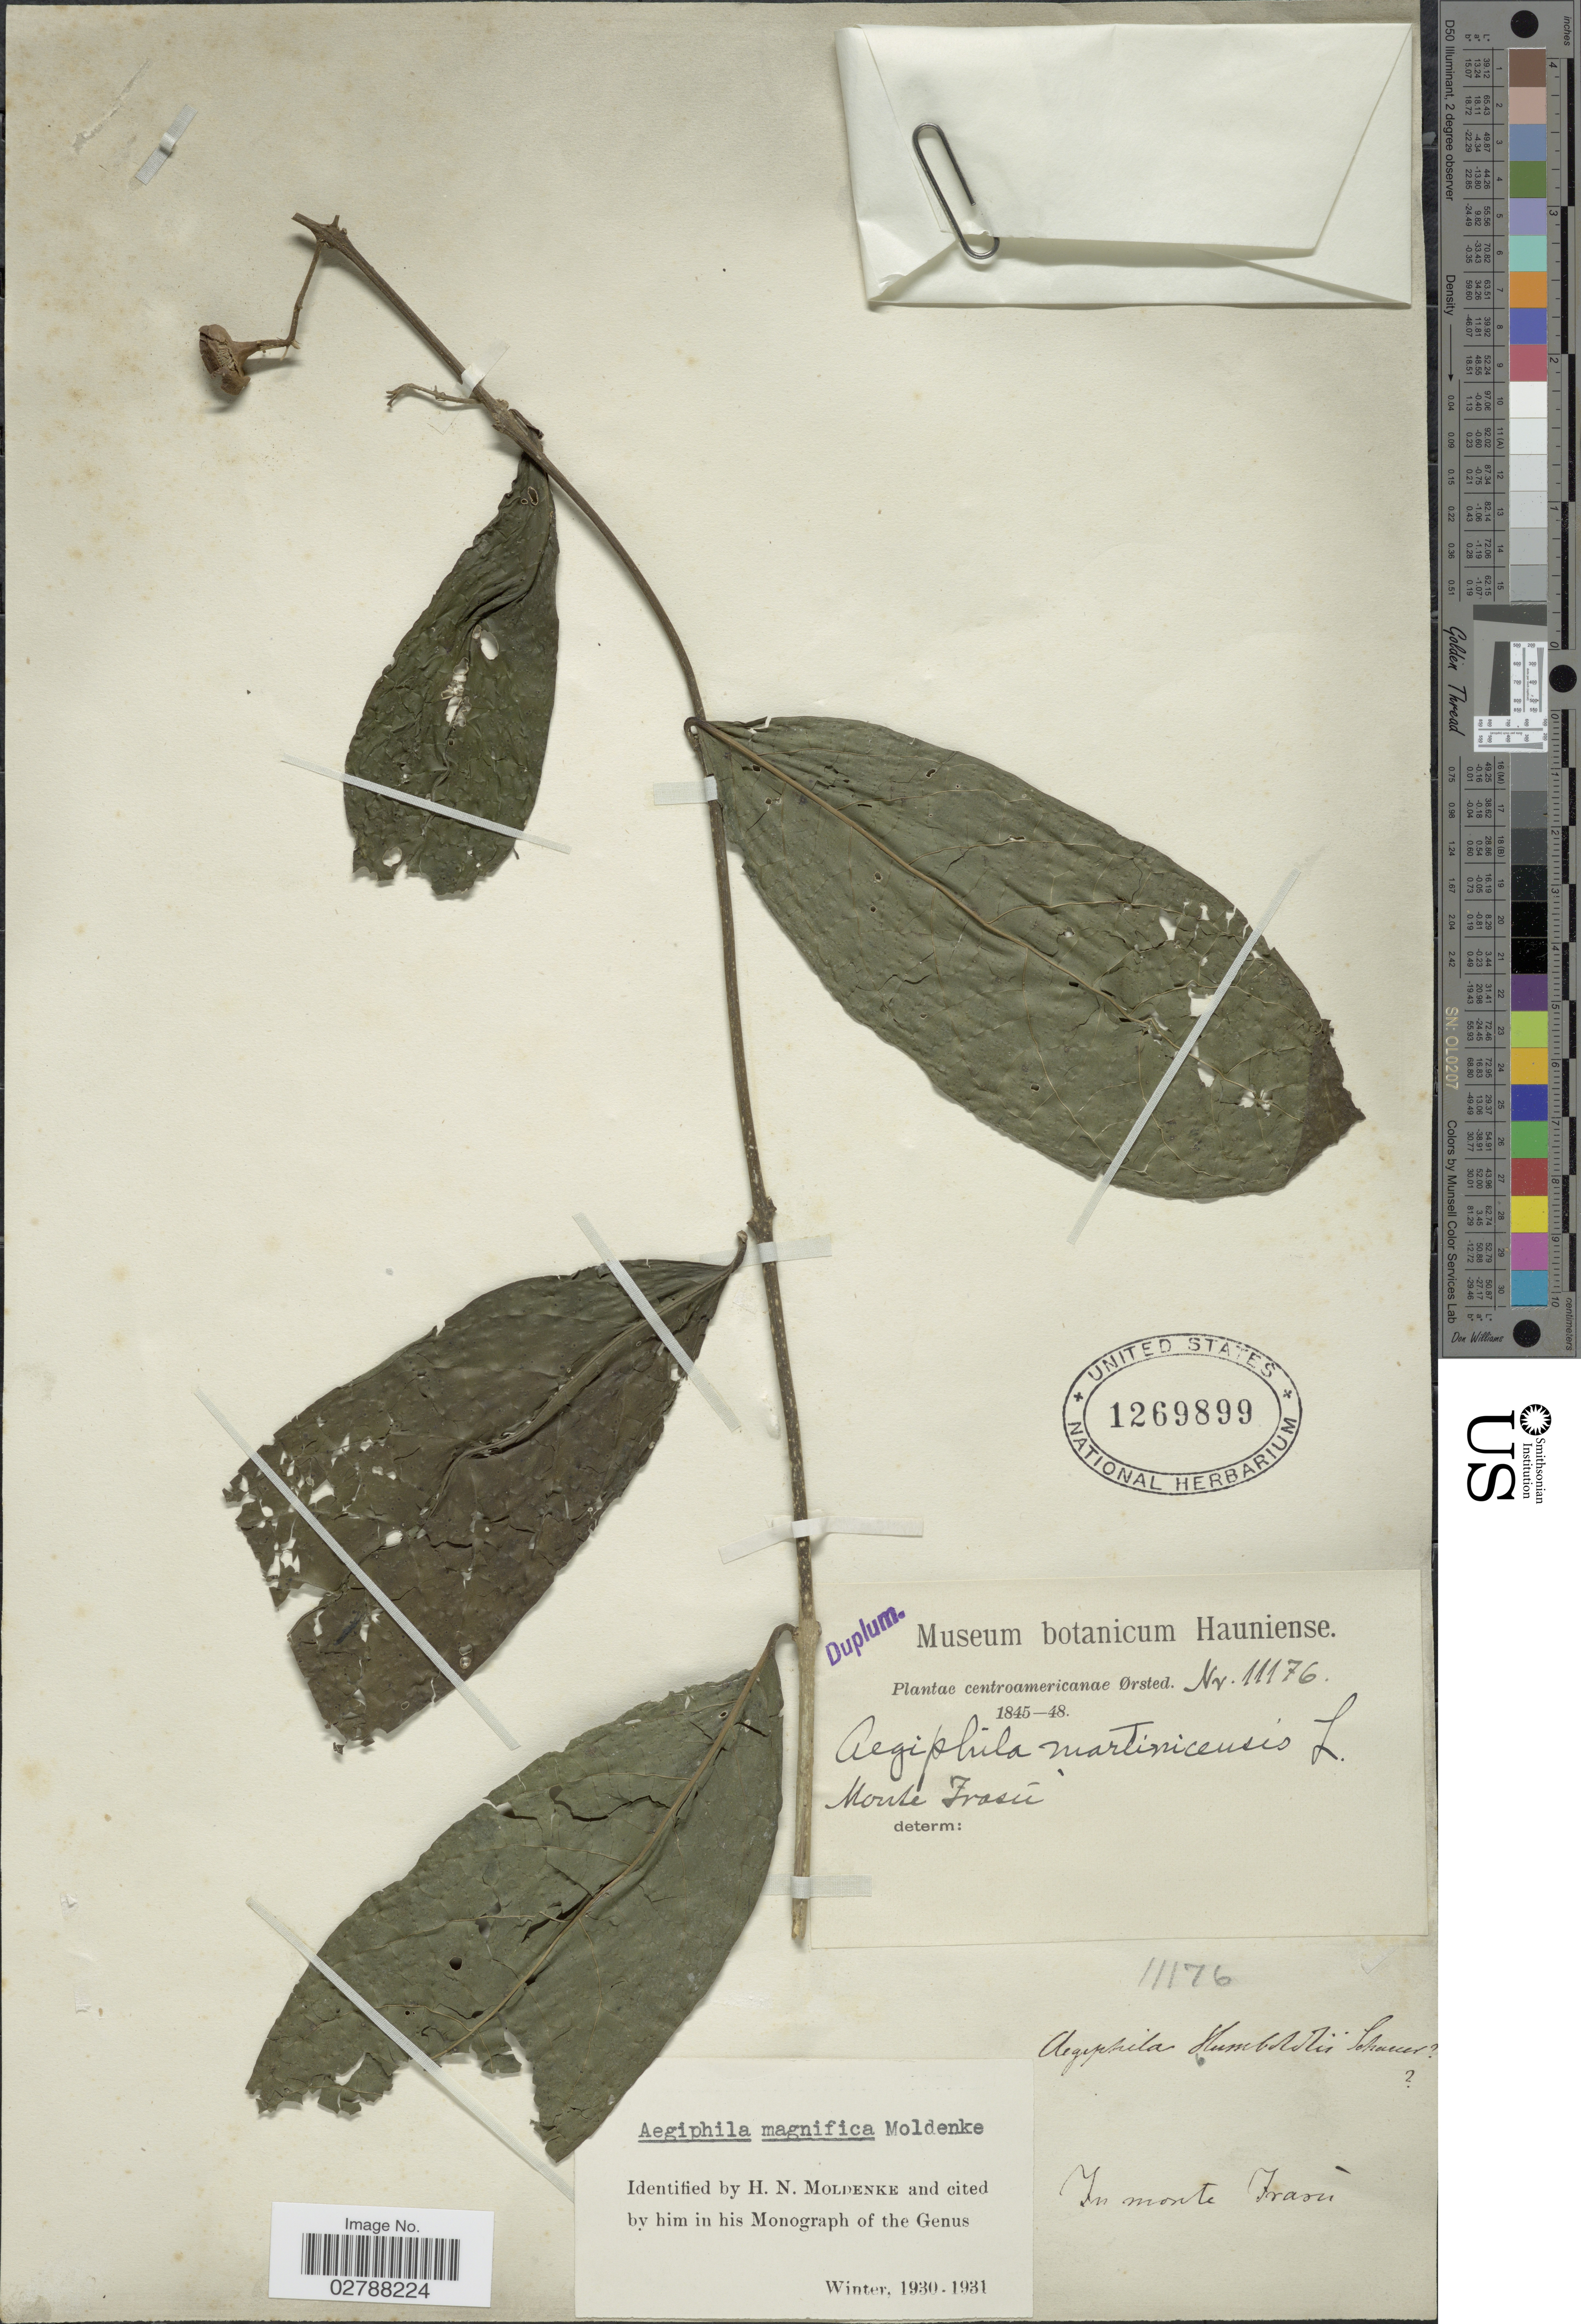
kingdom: Plantae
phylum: Tracheophyta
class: Magnoliopsida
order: Lamiales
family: Lamiaceae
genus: Aegiphila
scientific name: Aegiphila magnifica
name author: Moldenke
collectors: Ørsted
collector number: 11176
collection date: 1845/1848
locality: Monte Frasú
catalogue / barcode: US 1269899